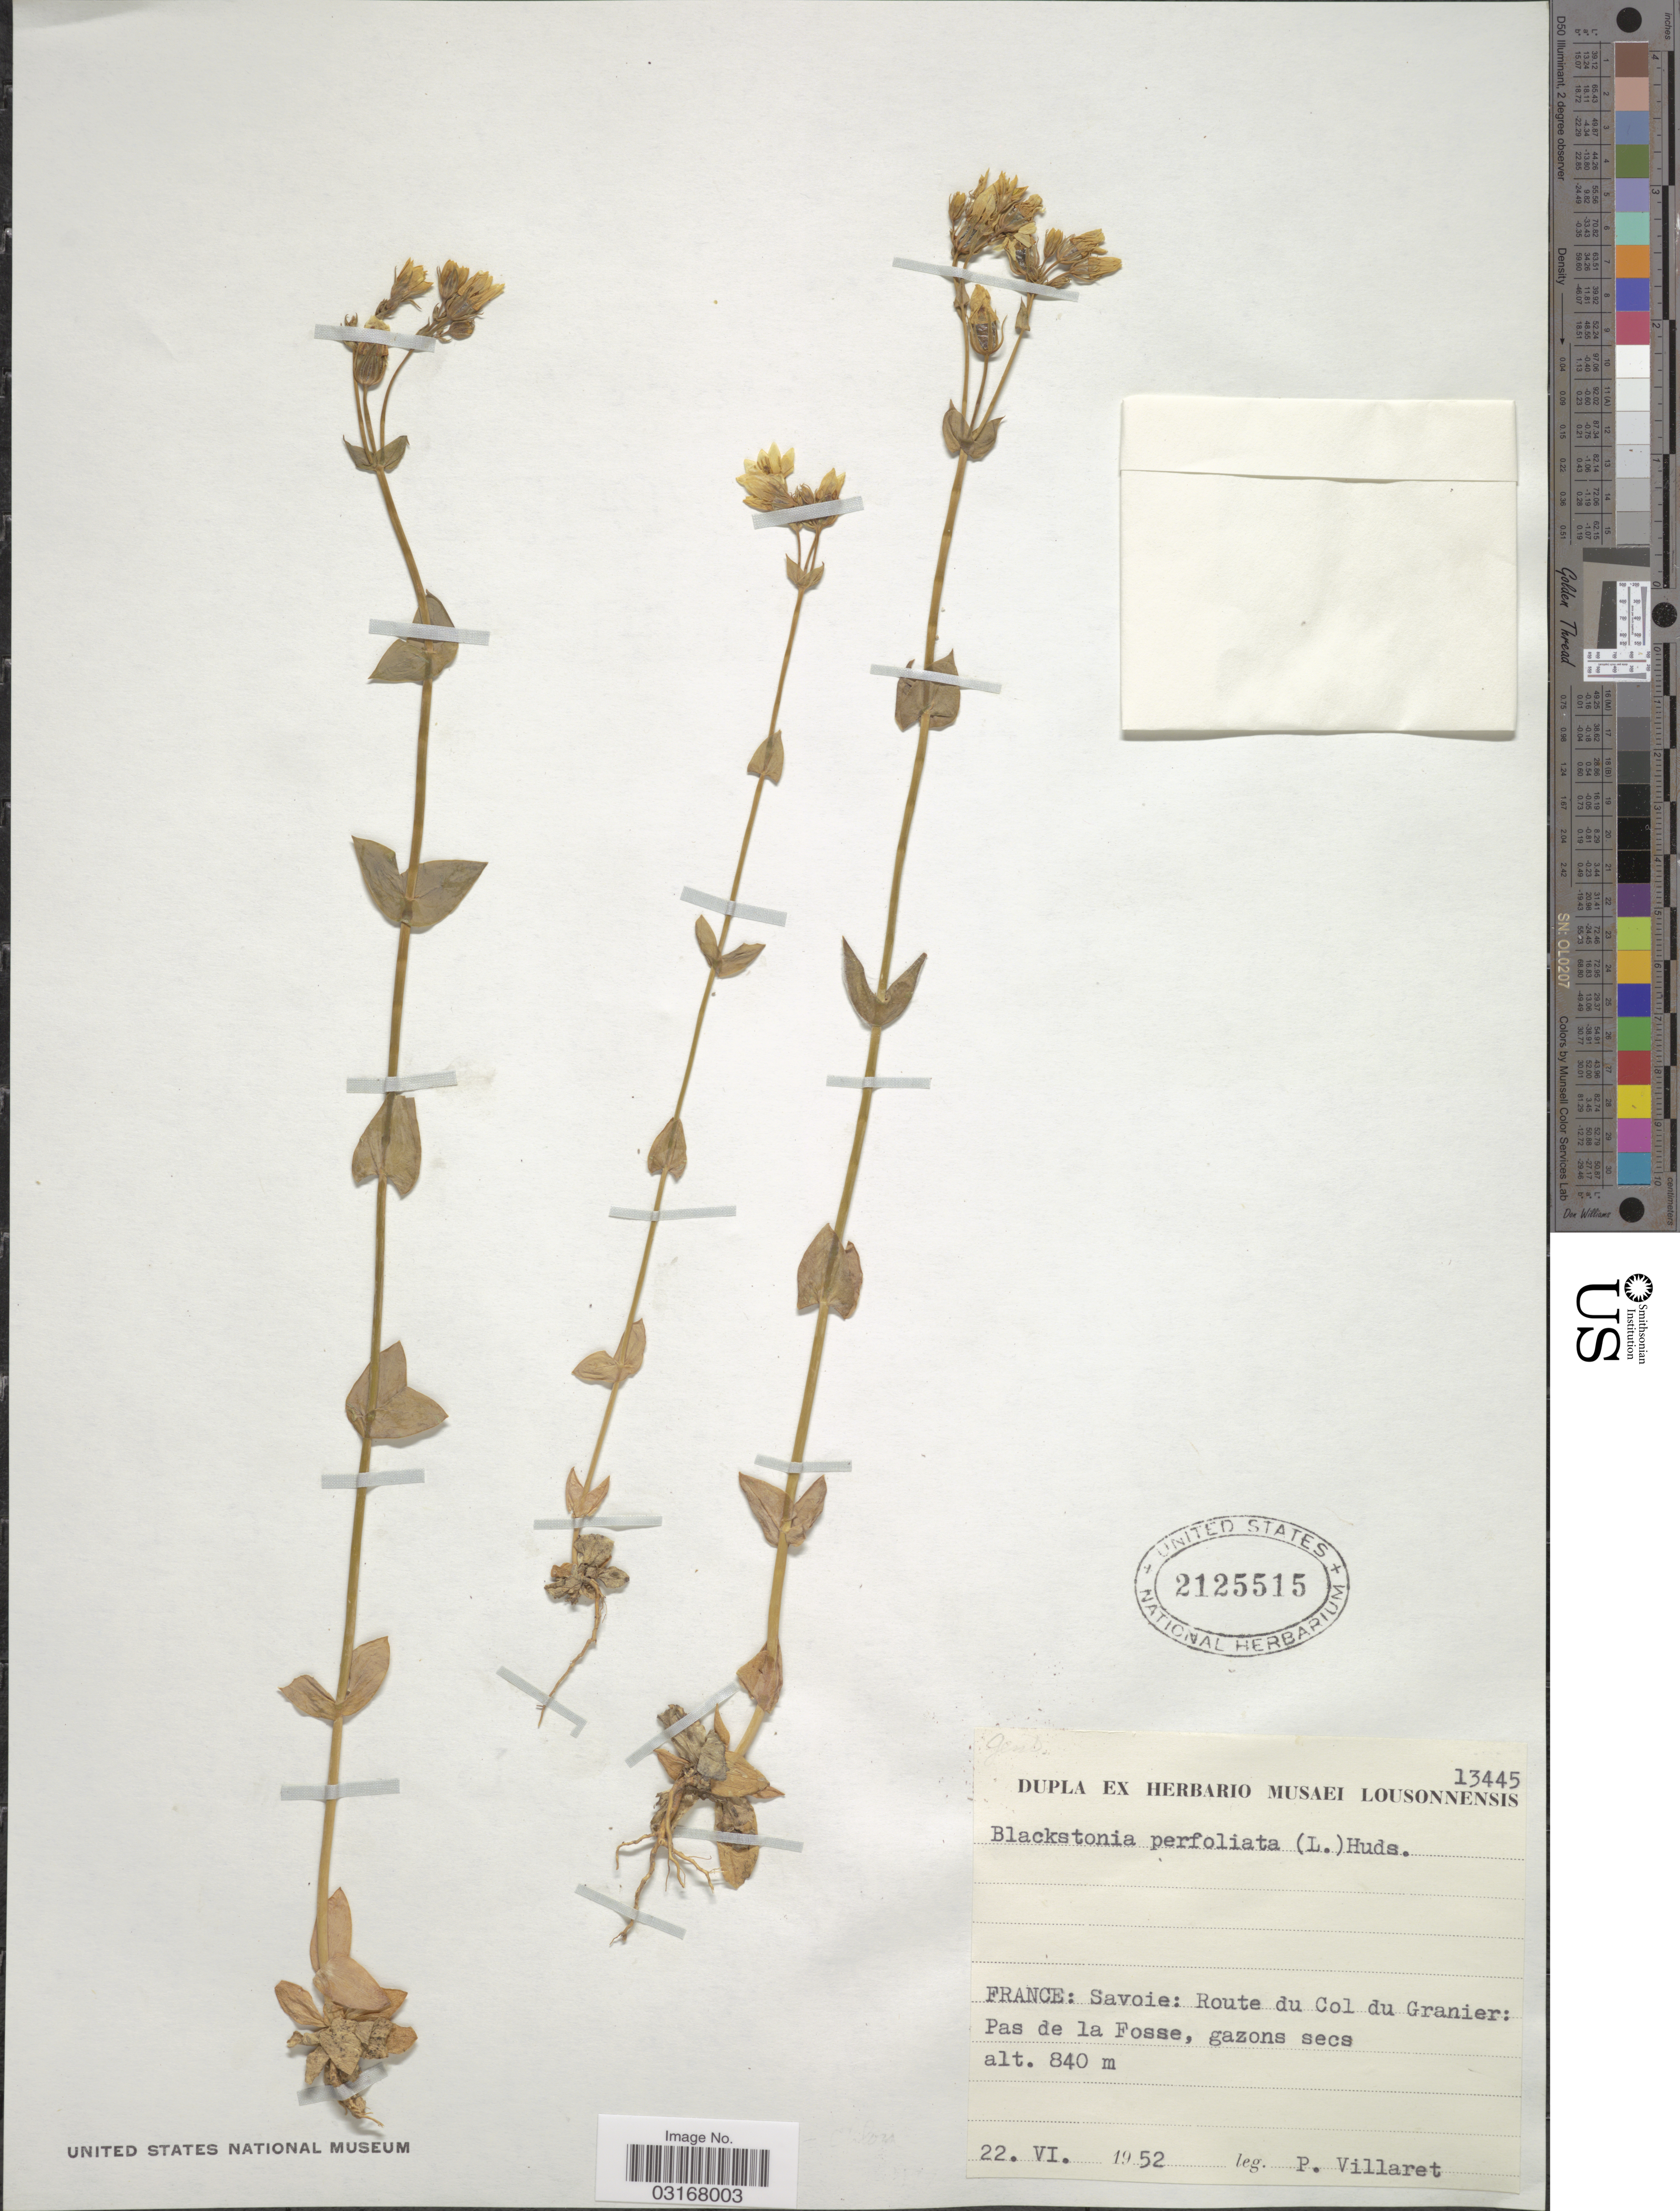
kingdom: Plantae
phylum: Tracheophyta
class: Magnoliopsida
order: Gentianales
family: Gentianaceae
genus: Chlora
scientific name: Chlora perfoliata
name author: (L.) L.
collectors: P. Villaret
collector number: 13445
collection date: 1952-06-22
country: France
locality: Savoie: Route du Col du Granier: Pas de la Fosse, gazons secs.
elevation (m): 840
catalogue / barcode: US 2125515